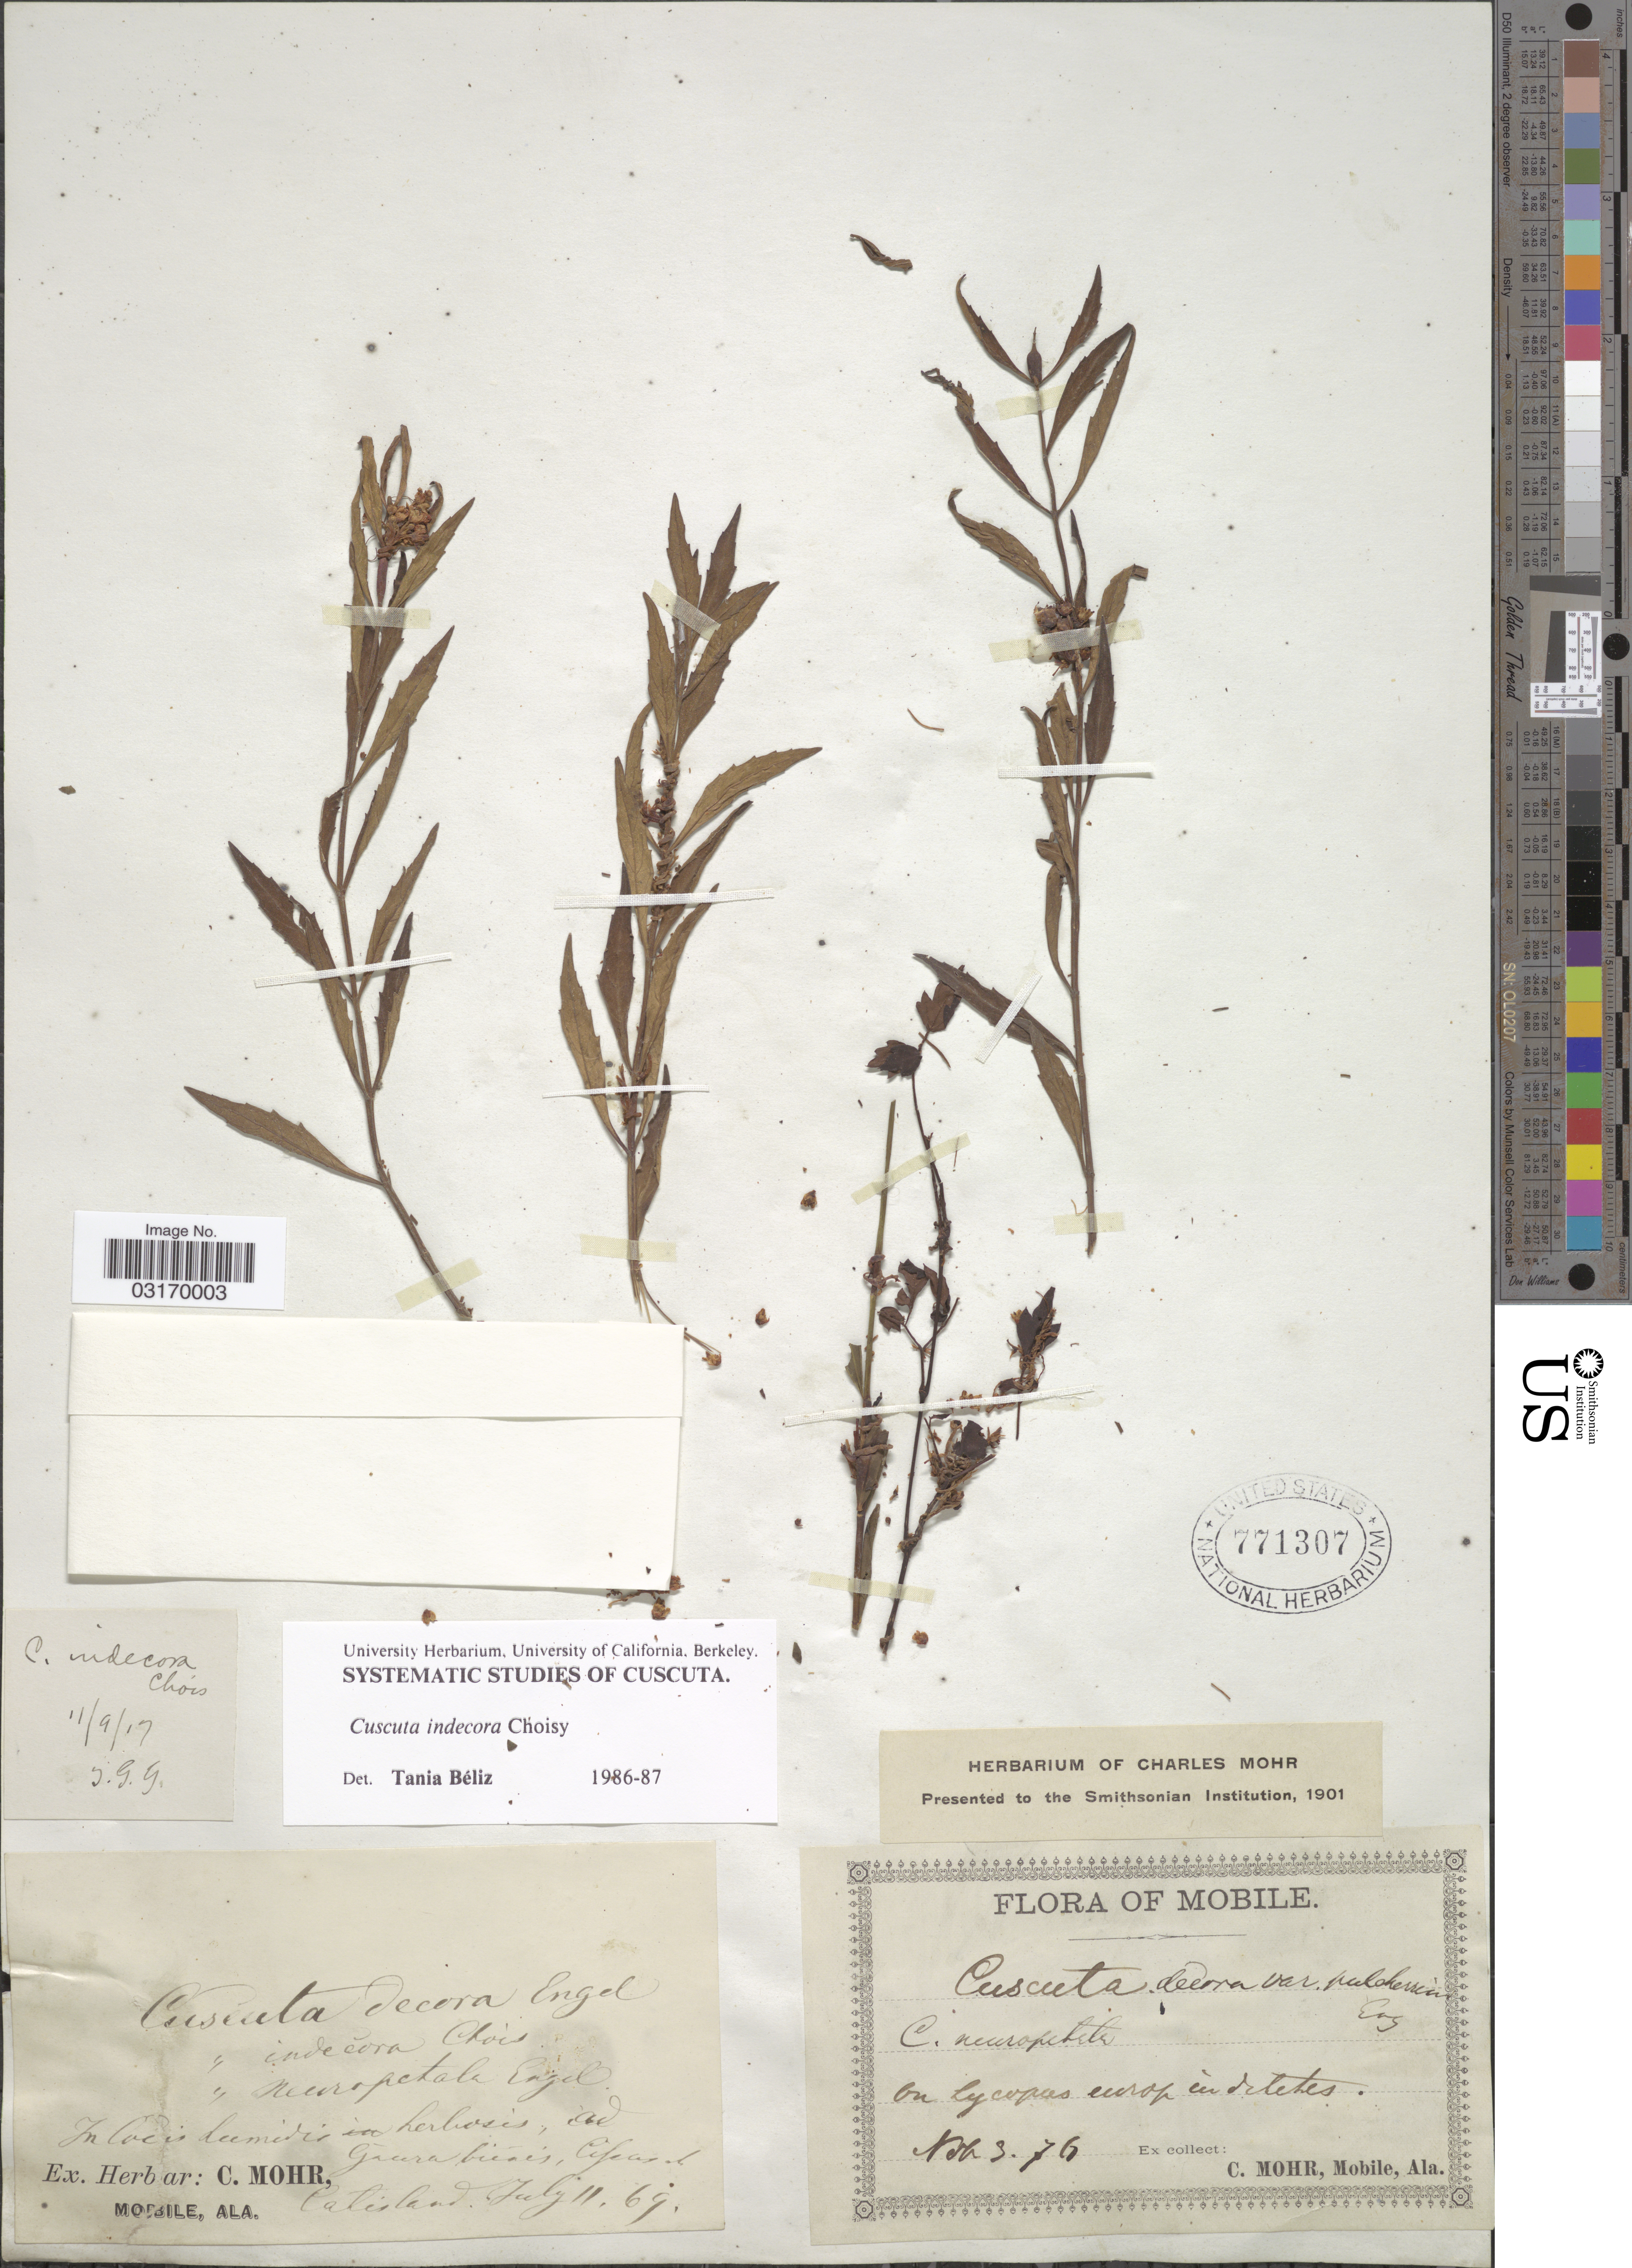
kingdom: Plantae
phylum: Tracheophyta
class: Magnoliopsida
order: Solanales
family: Convolvulaceae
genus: Cuscuta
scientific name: Cuscuta indecora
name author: Choisy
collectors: Mohr, C. T. (herbarium)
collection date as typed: Transcribed d/m/y: 11/7/69 to 3/11/76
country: United States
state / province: Alabama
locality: Cat island.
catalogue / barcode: US 771307